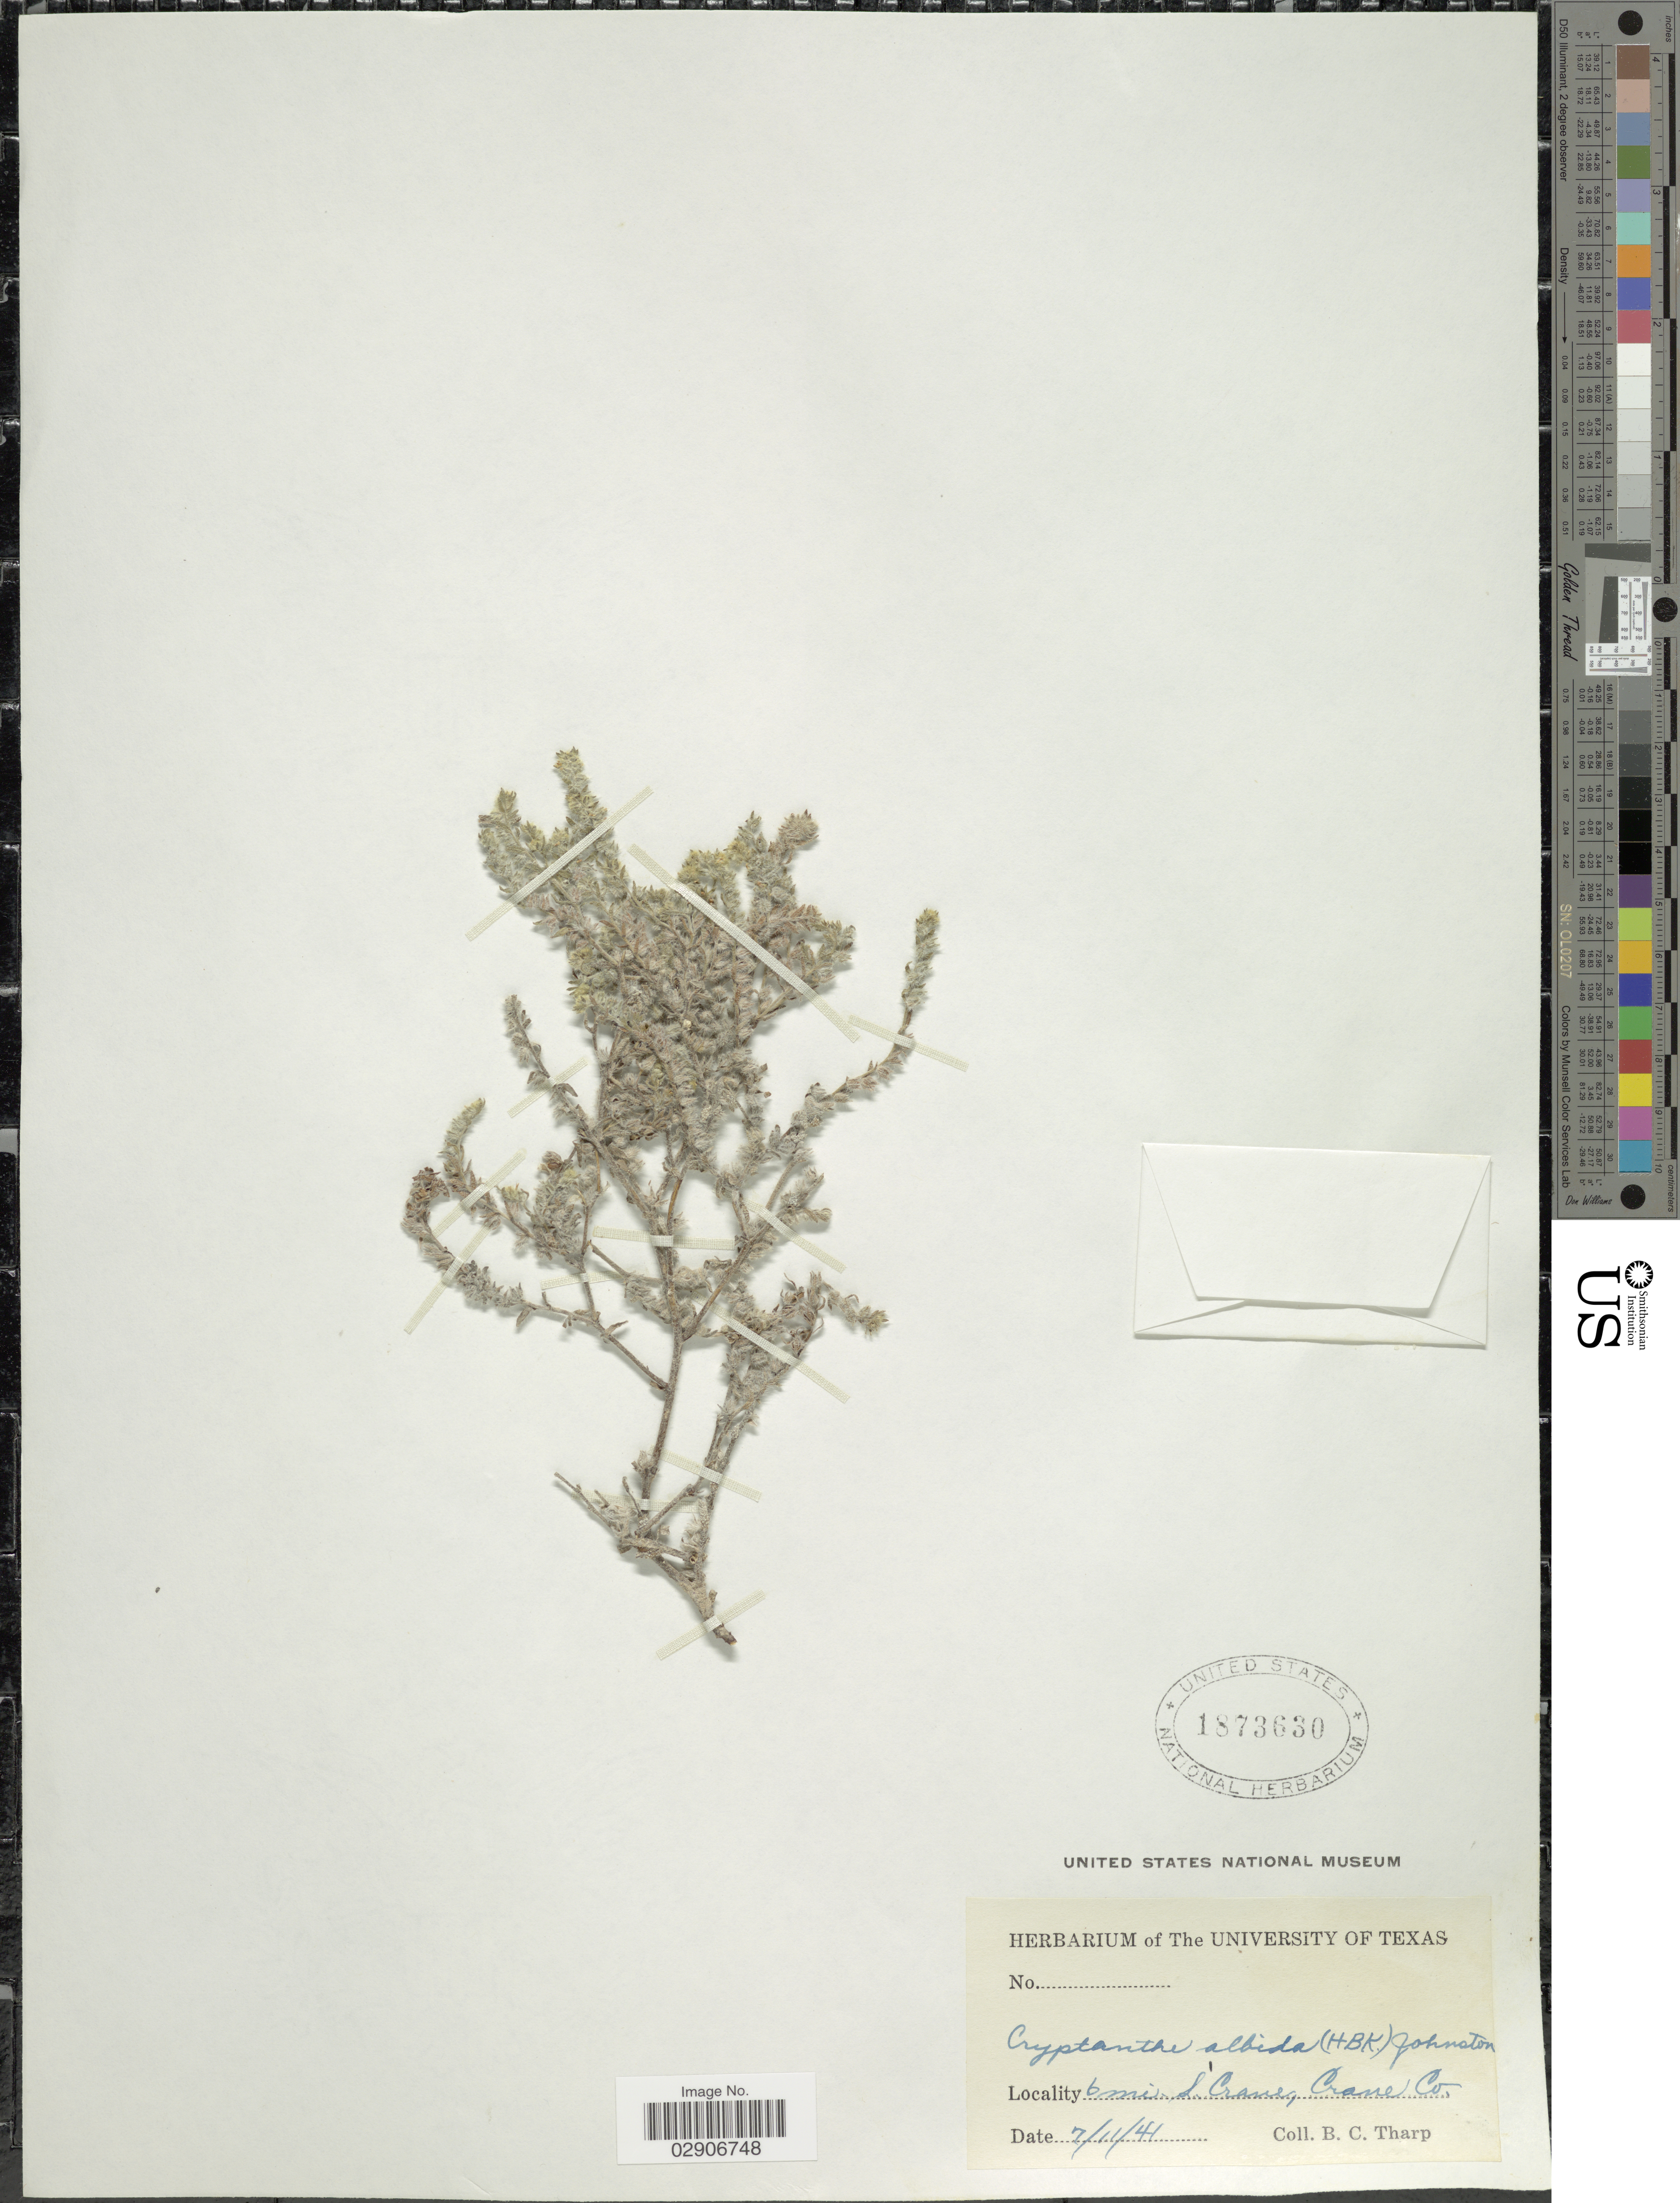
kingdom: Plantae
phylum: Tracheophyta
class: Magnoliopsida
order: Boraginales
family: Boraginaceae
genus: Cryptantha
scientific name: Cryptantha albida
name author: (Kunth) I.M. Johnst.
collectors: B. C. Tharp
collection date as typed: Transcribed d/m/y: 11/7/44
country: United States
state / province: Texas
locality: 6 mi. S. Crane, Crane Co.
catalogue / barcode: US 1873630